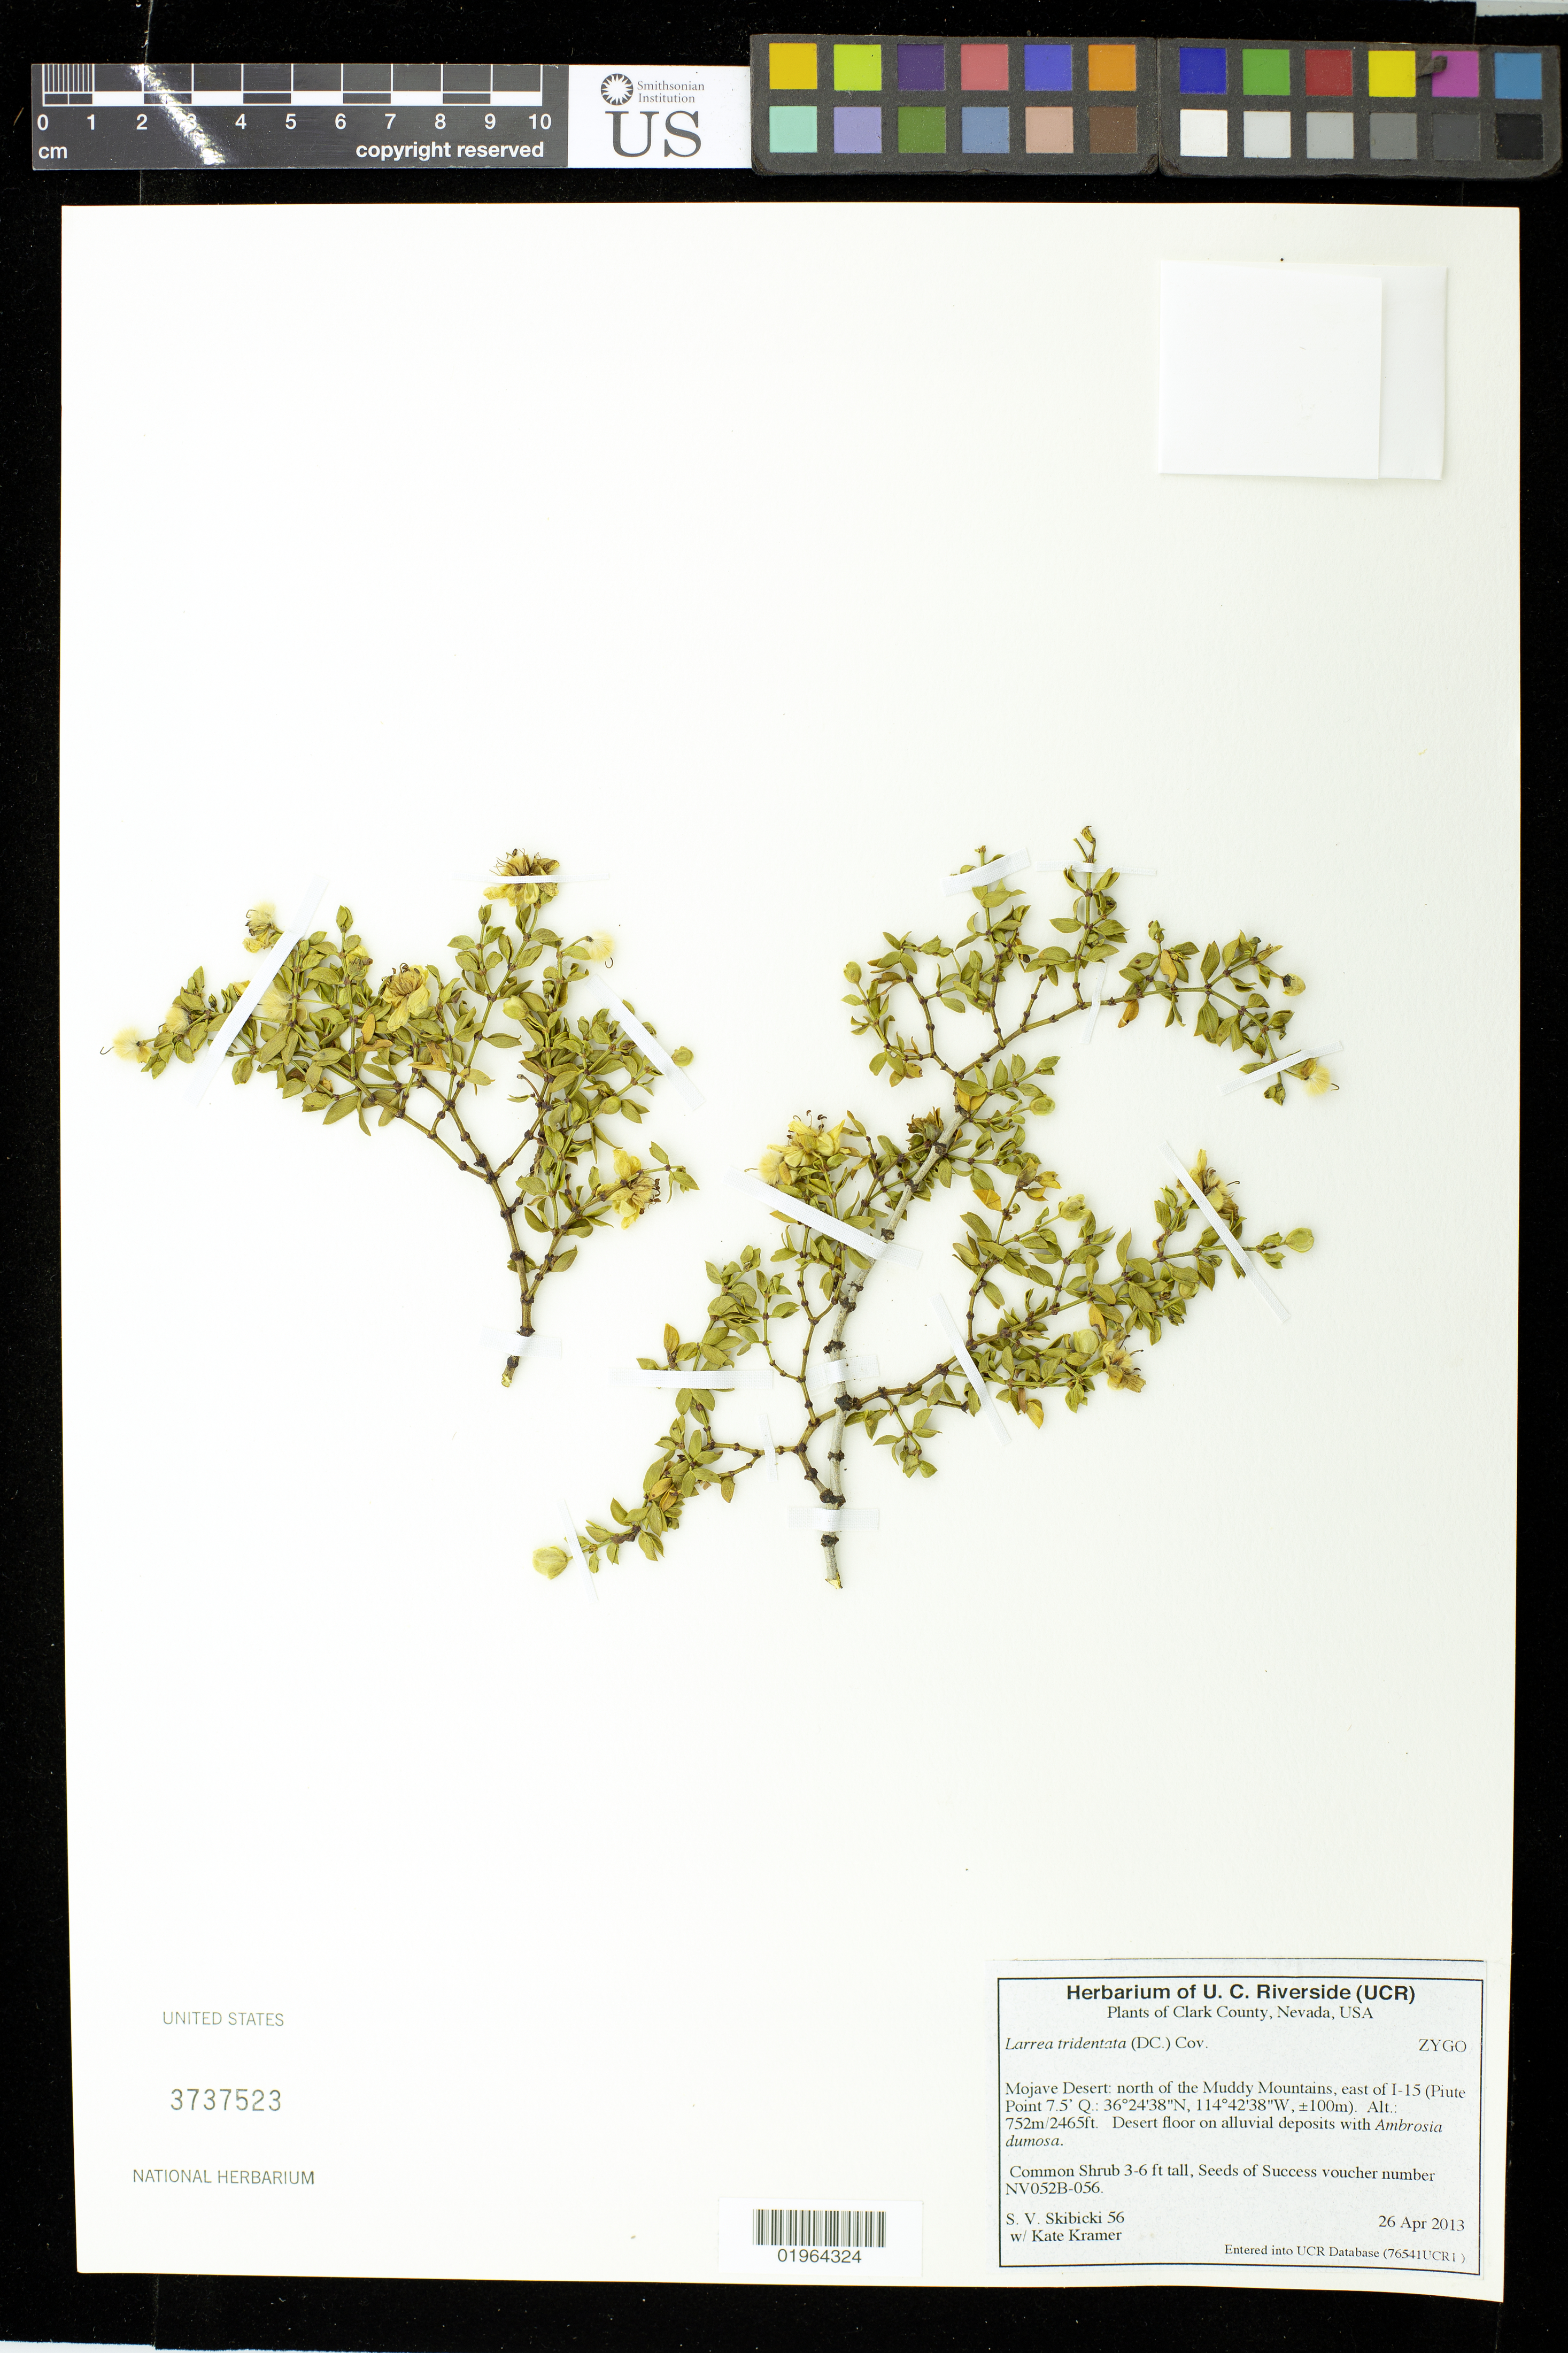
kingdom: Plantae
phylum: Tracheophyta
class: Magnoliopsida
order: Zygophyllales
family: Zygophyllaceae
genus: Larrea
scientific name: Larrea tridentata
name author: (Sessé & Moc. ex DC.) Coville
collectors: S. Skibicki & K. Kramer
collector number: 56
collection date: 2013-04-26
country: United States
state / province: Nevada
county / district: Clark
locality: Mojave Desert, north of the Muddy Mts, east of I-15 (Piute Point)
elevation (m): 725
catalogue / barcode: US 3737523